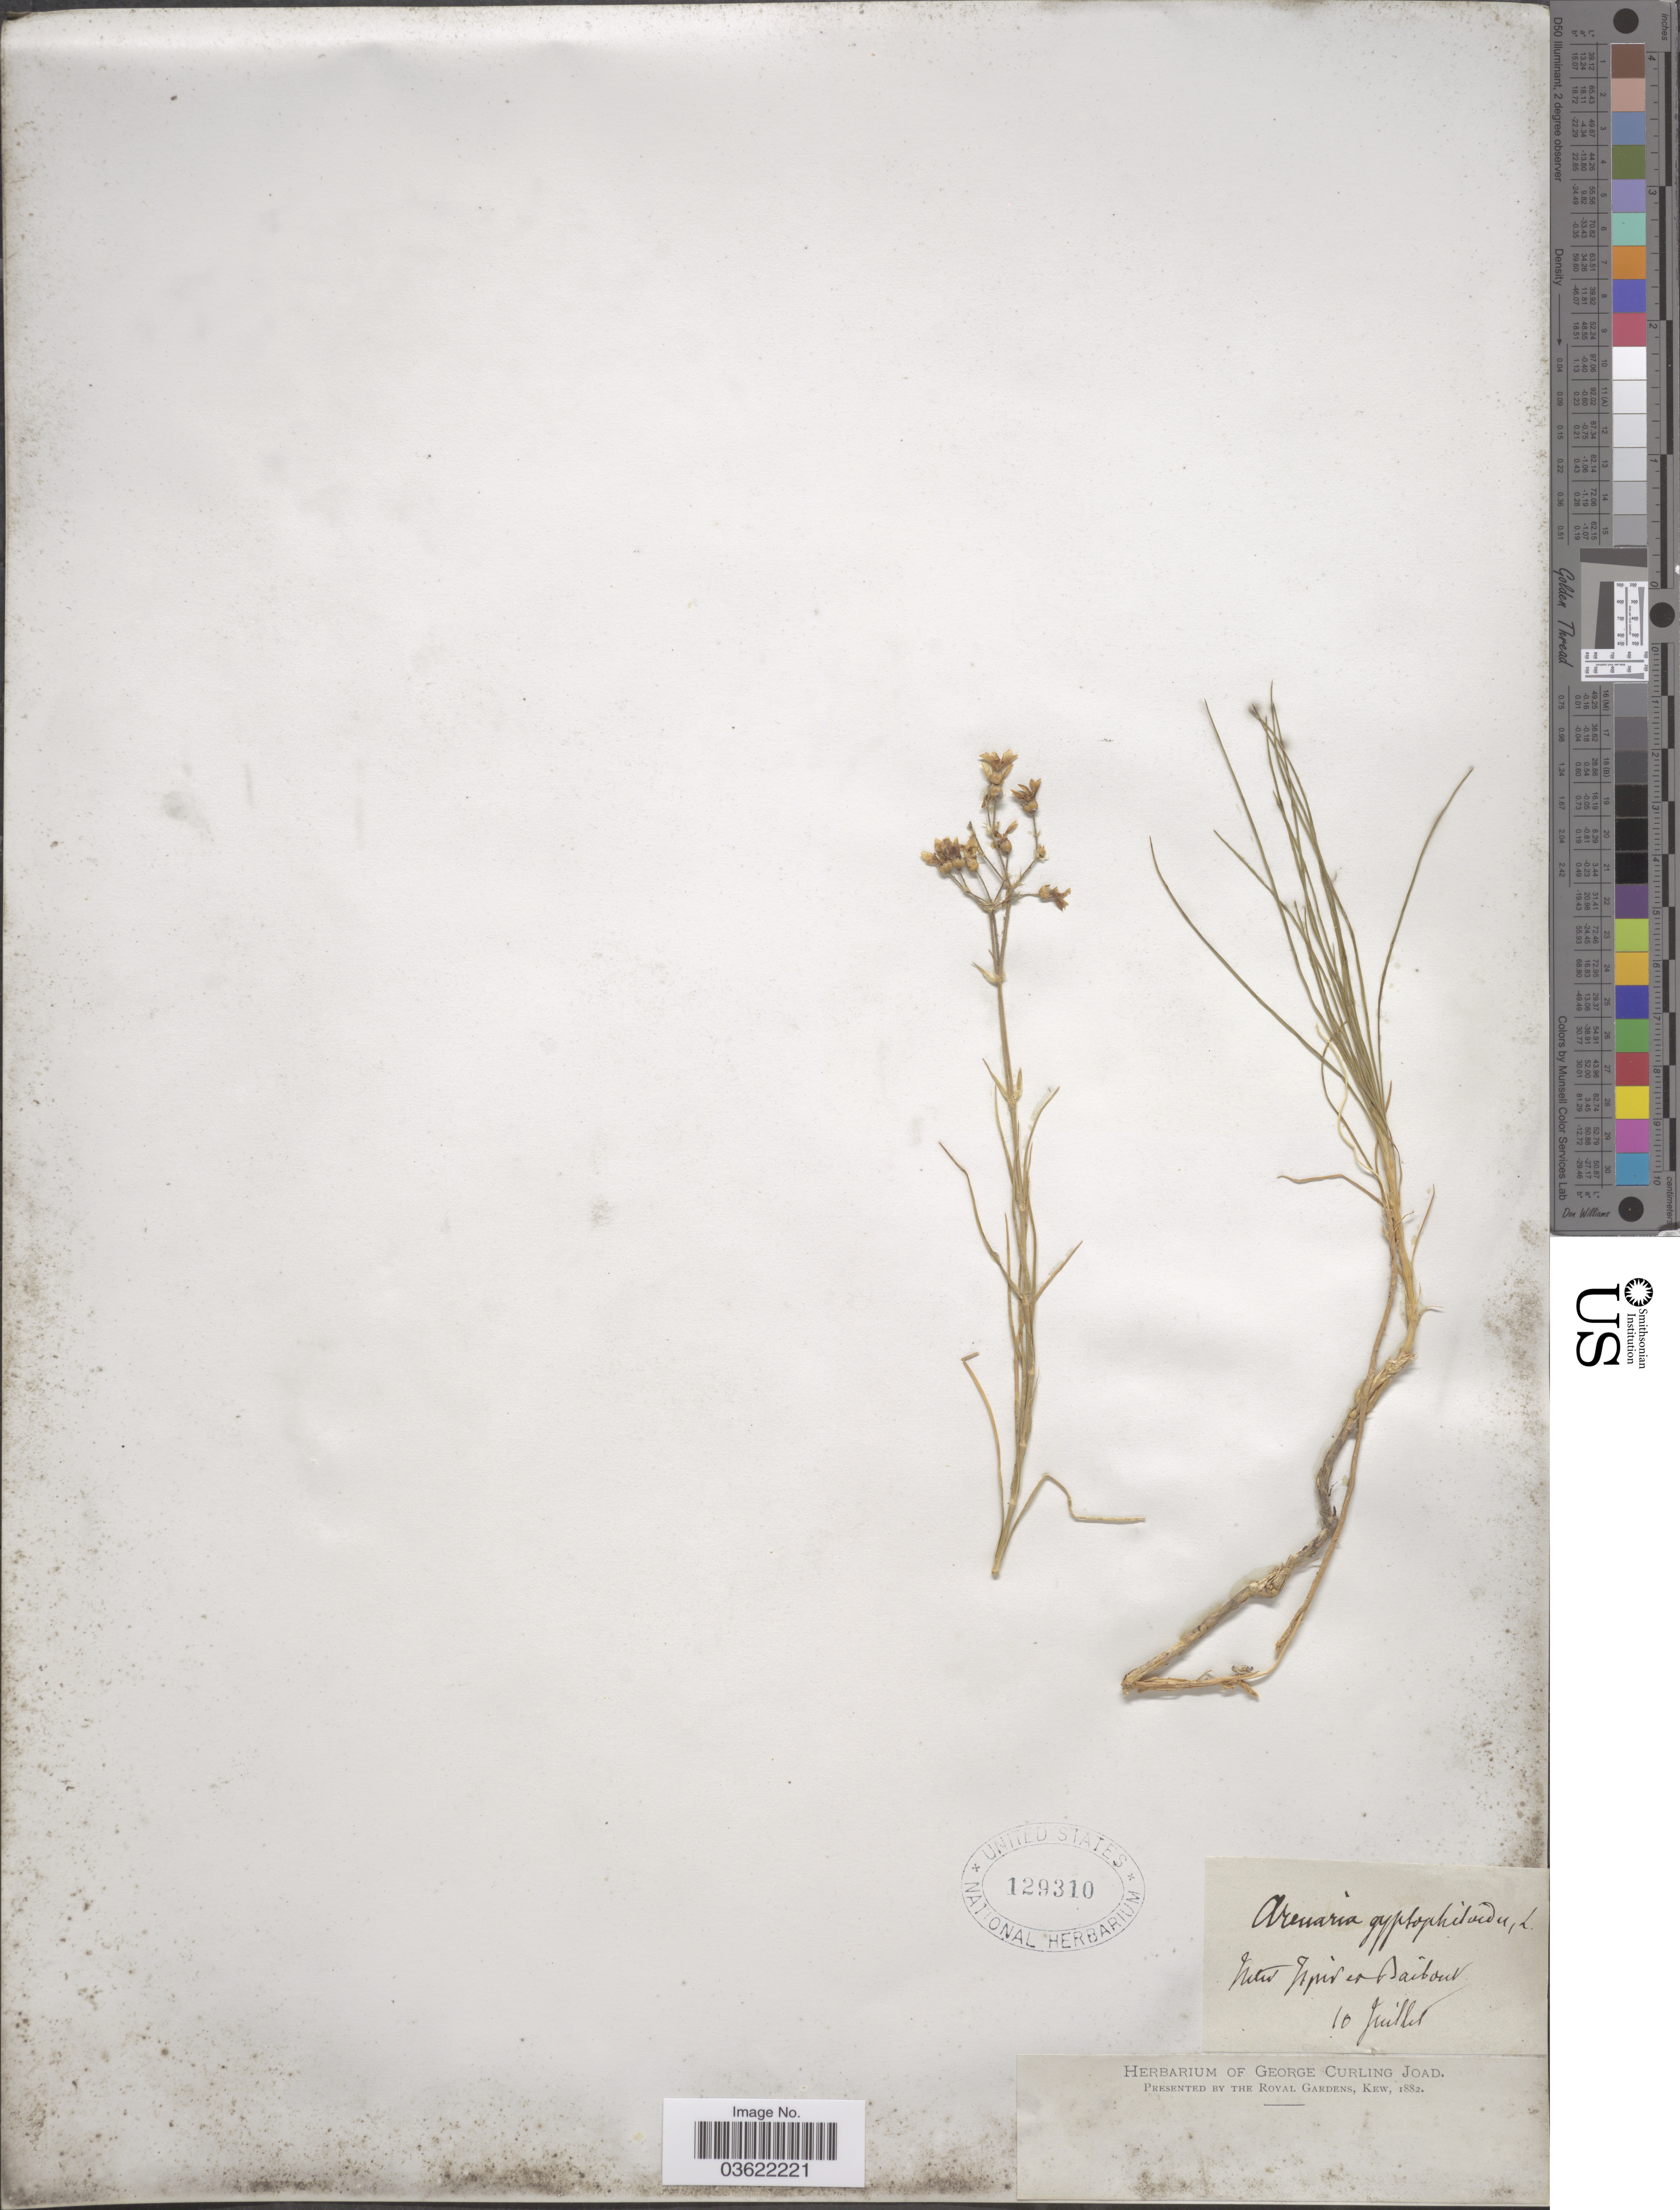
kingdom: Plantae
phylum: Tracheophyta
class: Magnoliopsida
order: Caryophyllales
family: Caryophyllaceae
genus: Eremogone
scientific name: Eremogone gypsophiloides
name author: (L.) Fenzl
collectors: ex herb. George Curling Joad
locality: Near Juper et Daiboux.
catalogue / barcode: US 129310